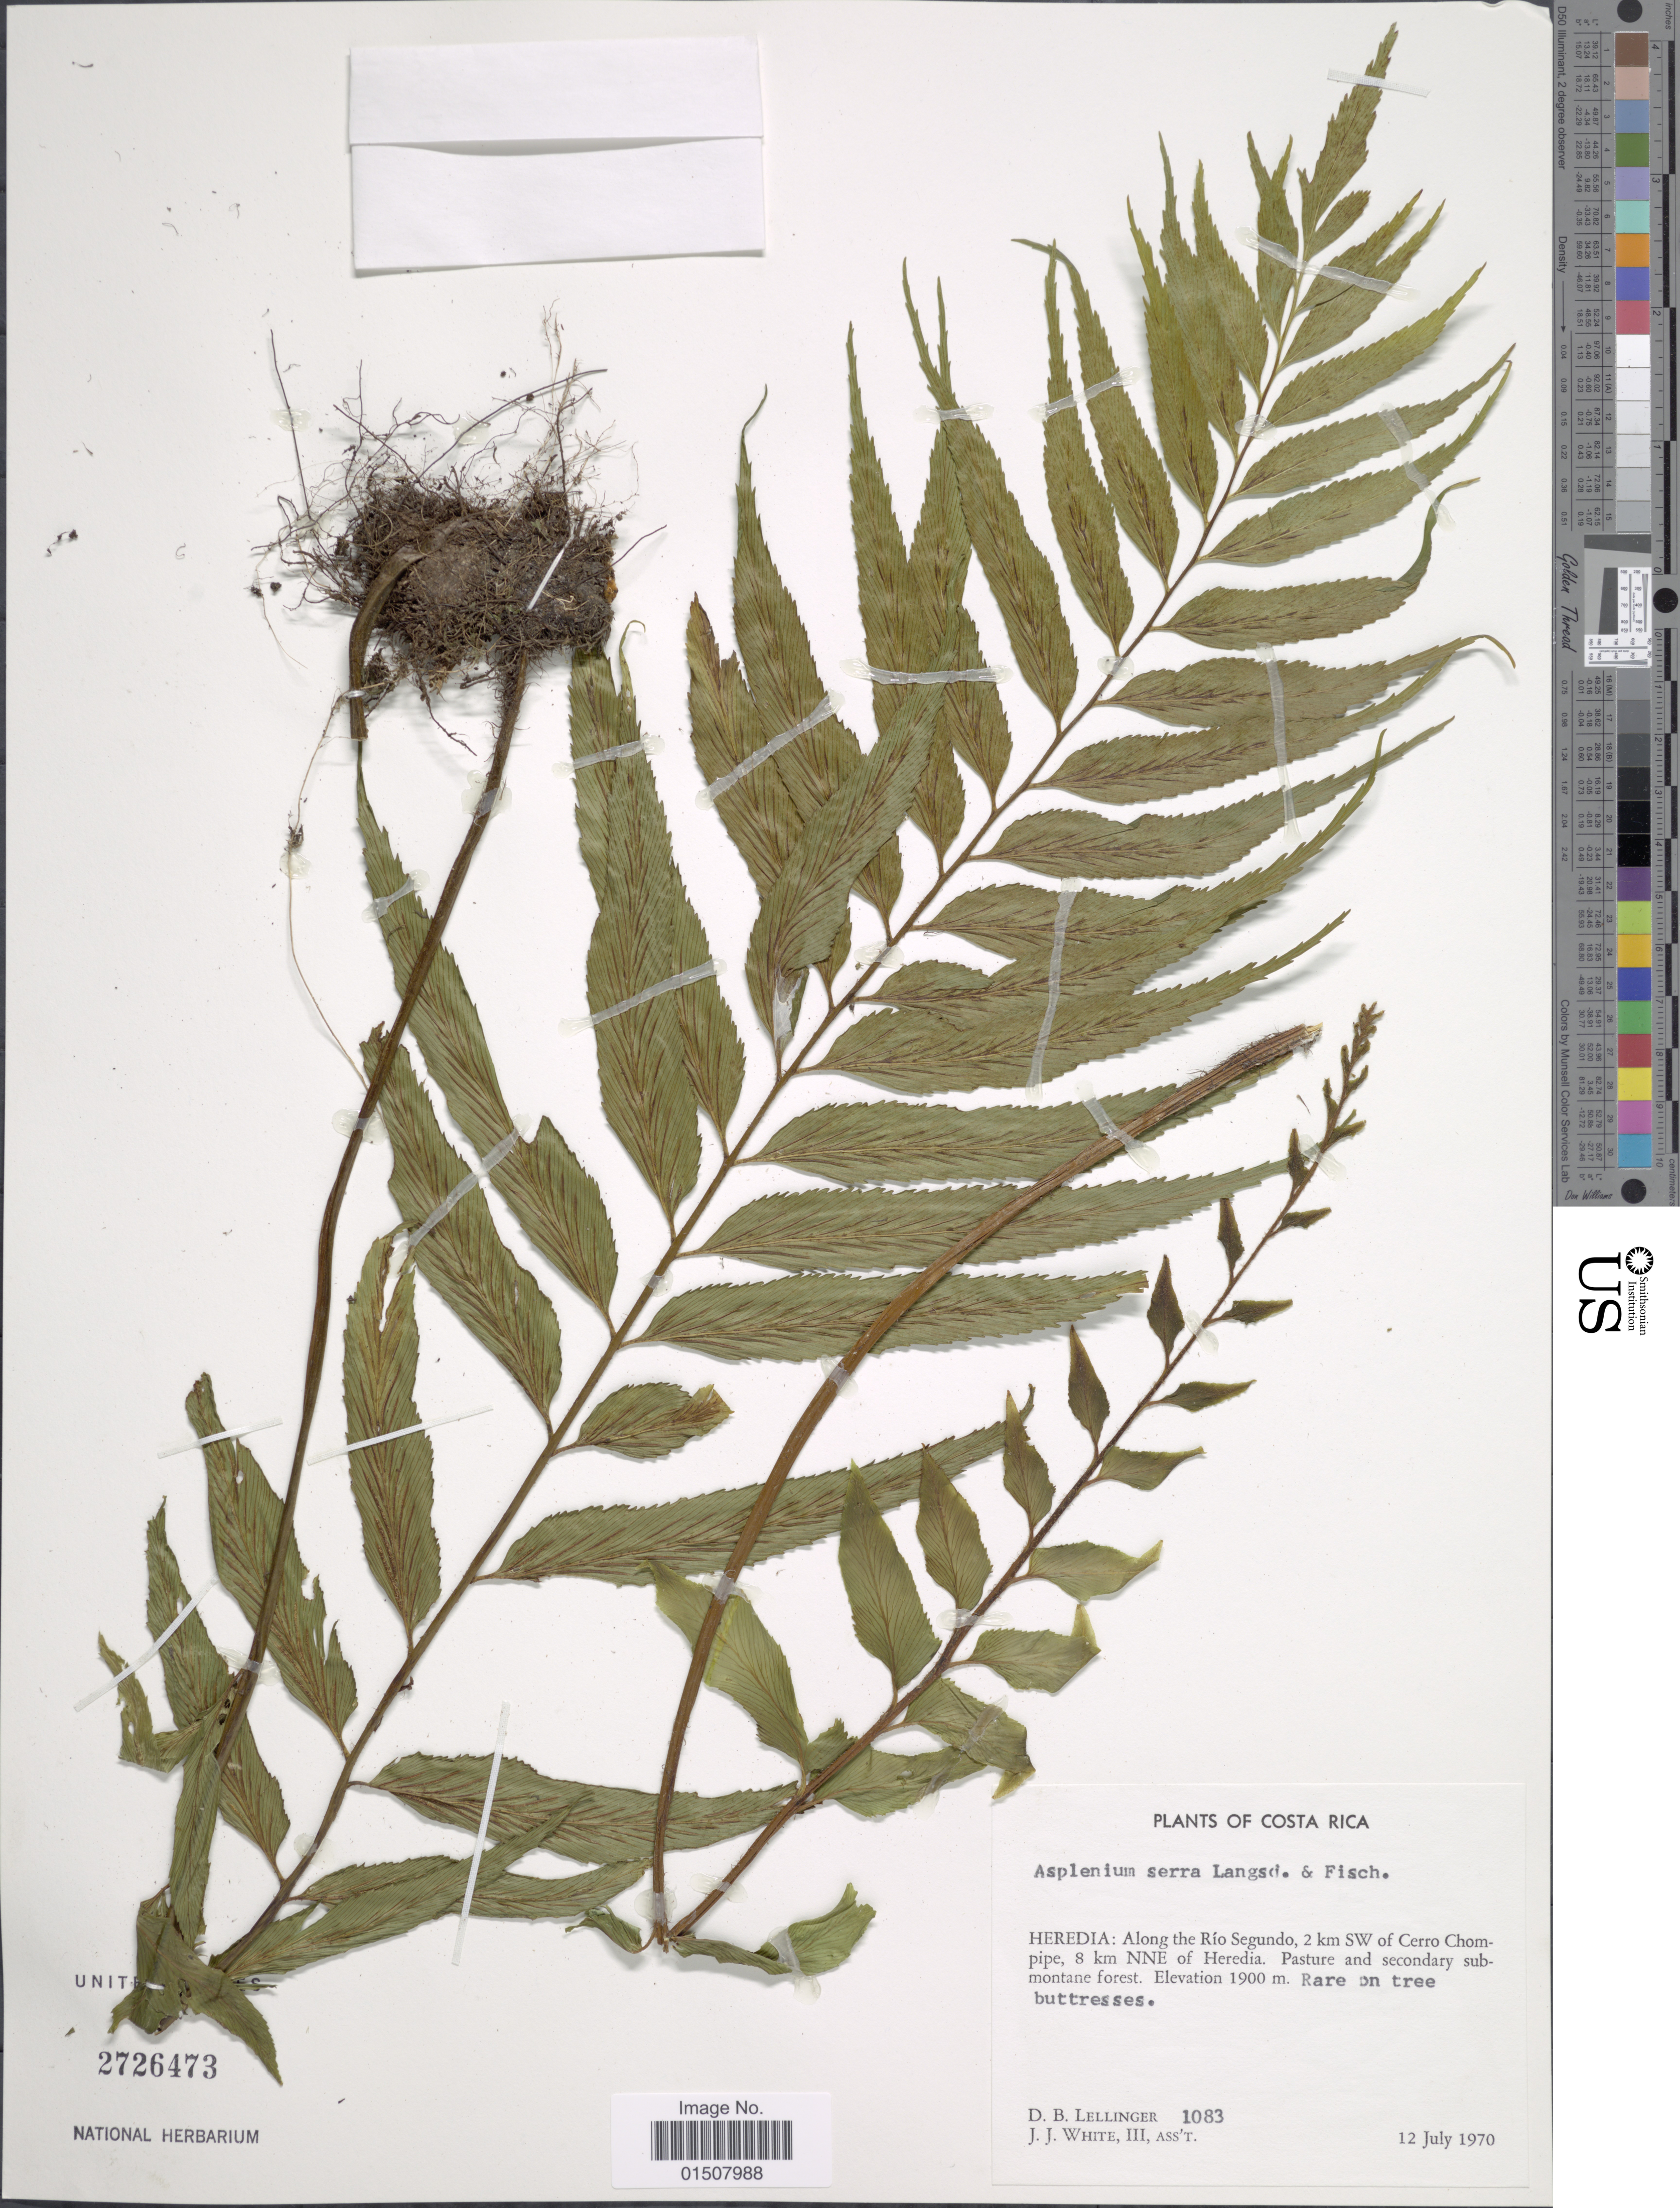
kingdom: Plantae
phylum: Tracheophyta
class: Polypodiopsida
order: Polypodiales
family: Aspleniaceae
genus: Asplenium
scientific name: Asplenium serra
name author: Langsd. & Fisch.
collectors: D. B. Lellinger & J. J. White III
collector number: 1083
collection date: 1970-07-12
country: Costa Rica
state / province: Heredia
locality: Along the Rio Segundo, 2 km SW of Cerro Chompipe, 8 km NNE of Heredia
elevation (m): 1900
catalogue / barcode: US 2726473